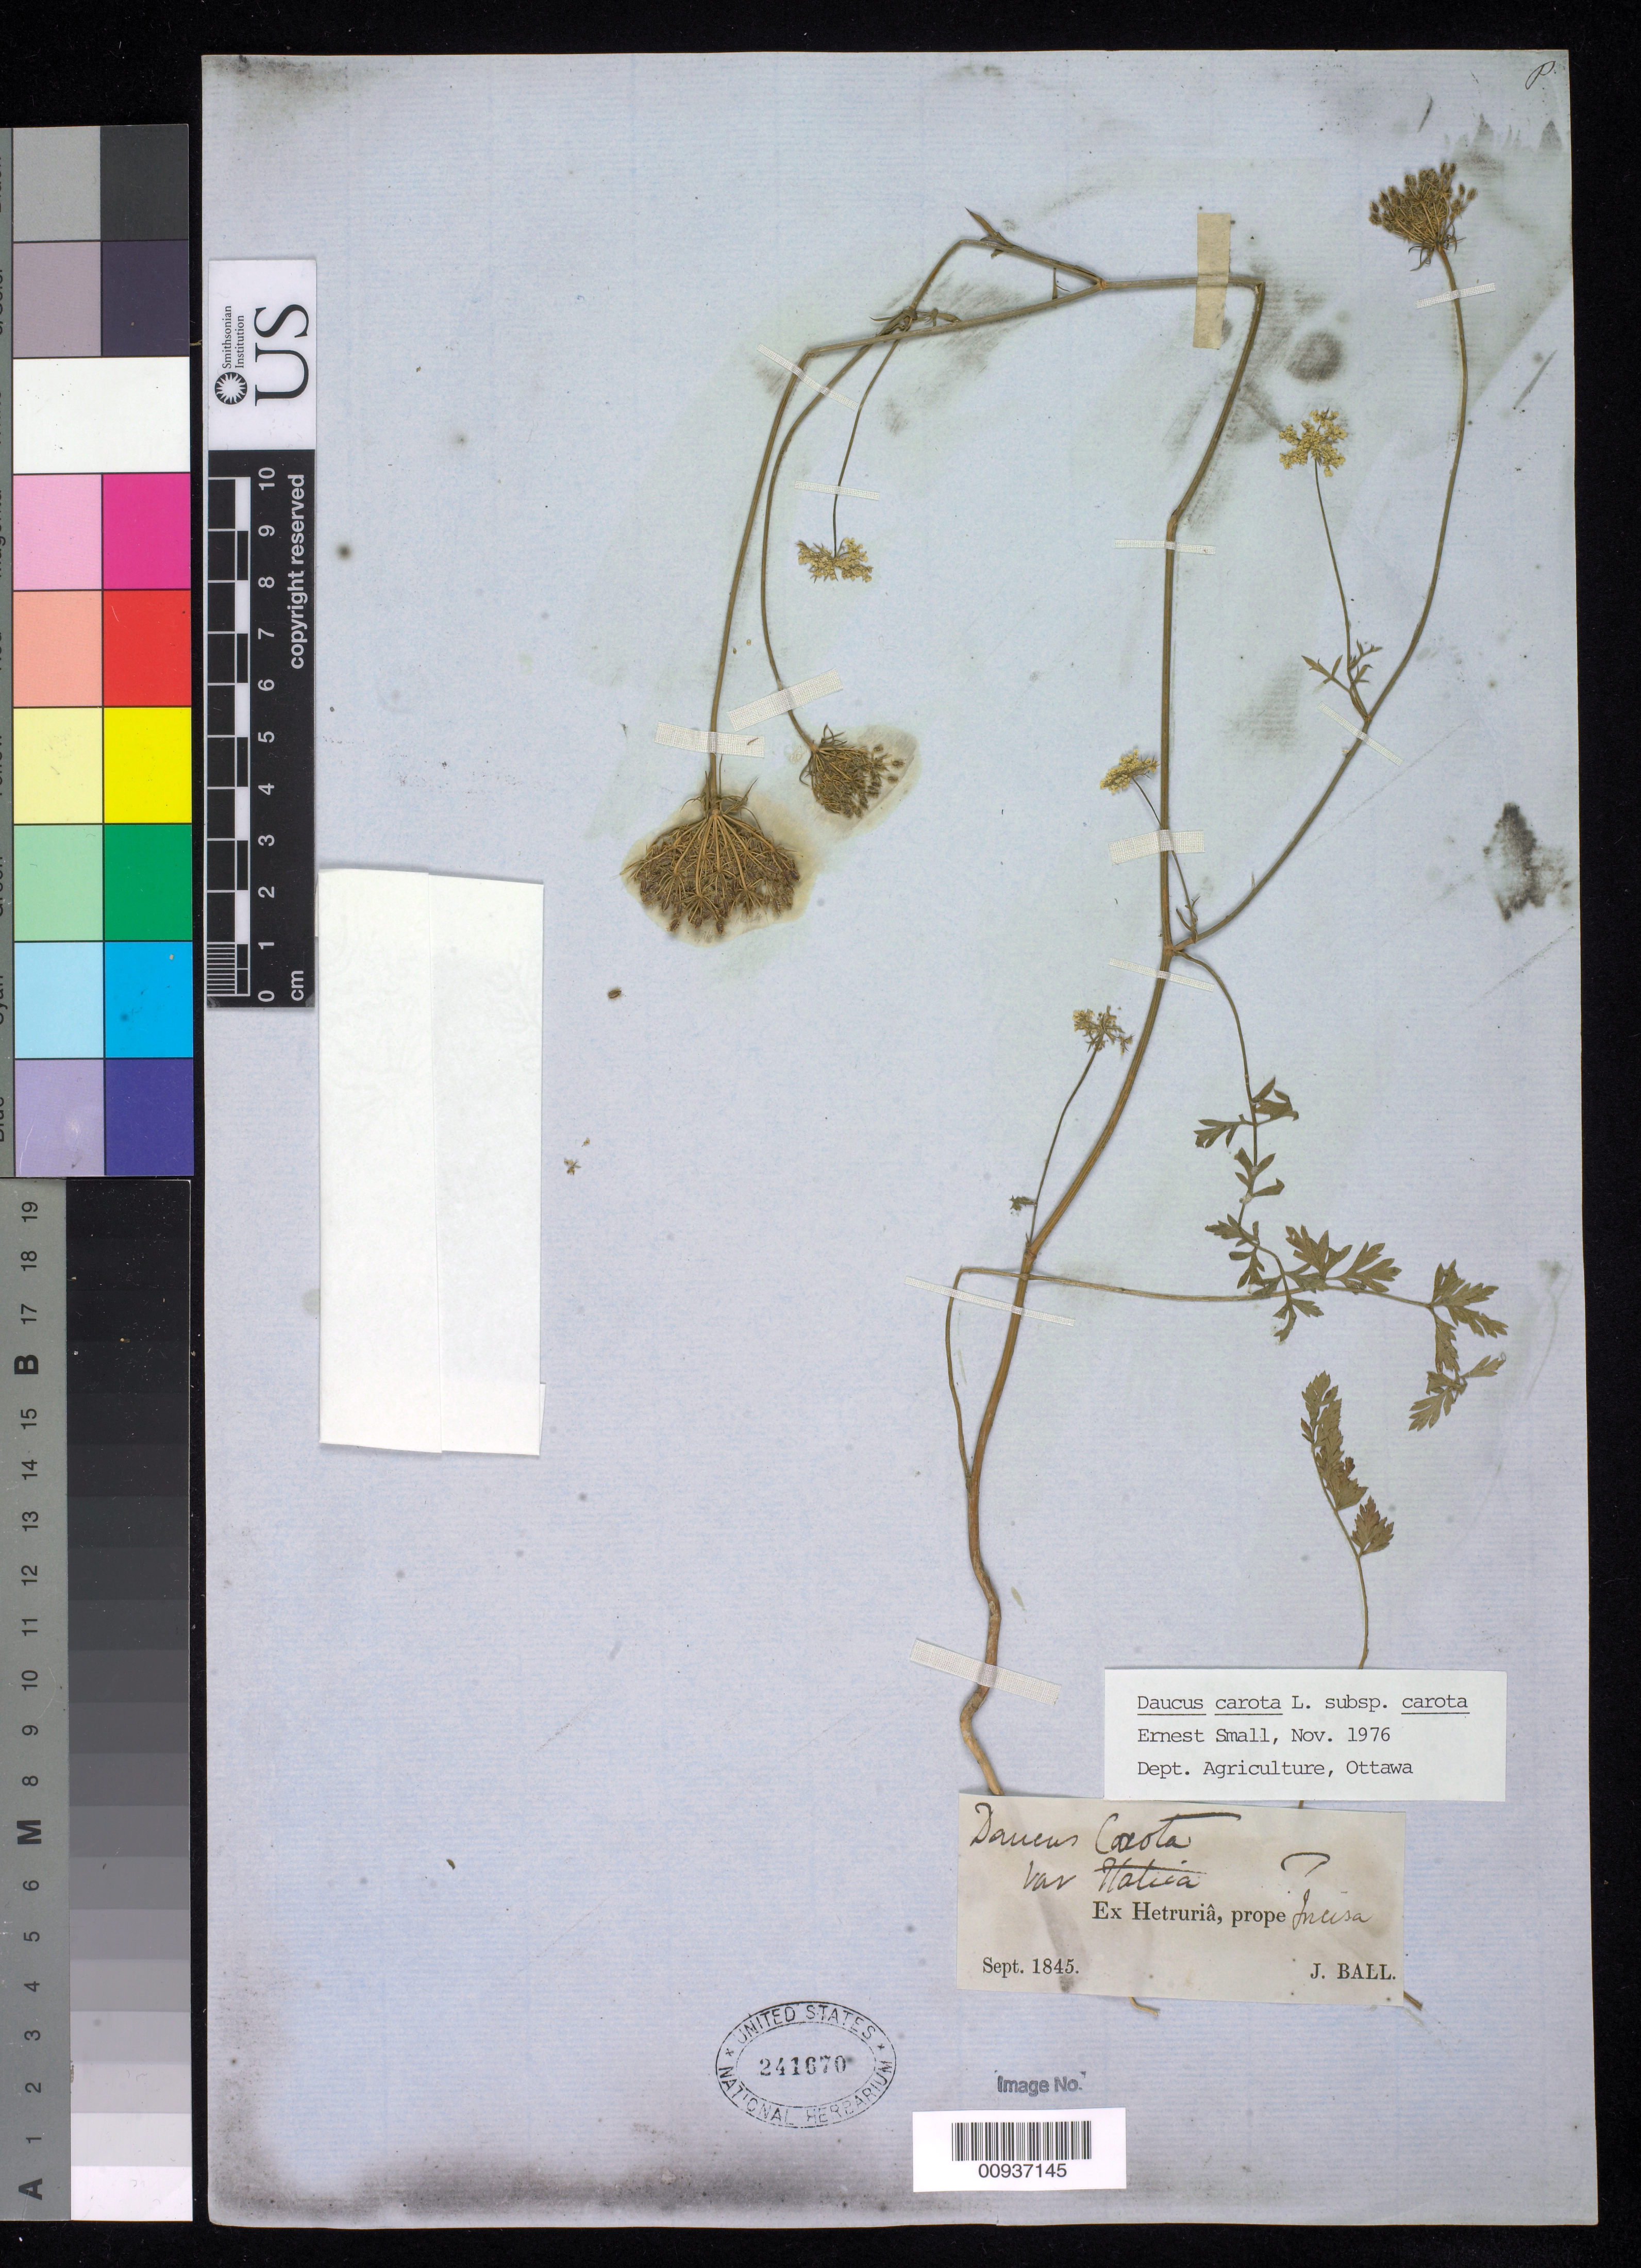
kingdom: Plantae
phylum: Tracheophyta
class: Magnoliopsida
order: Apiales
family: Apiaceae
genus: Daucus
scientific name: Daucus carota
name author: L.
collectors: J. Ball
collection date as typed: Sep 1845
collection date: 1845-09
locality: Ex Hetruria, prope Insisa.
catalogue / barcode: US 241070